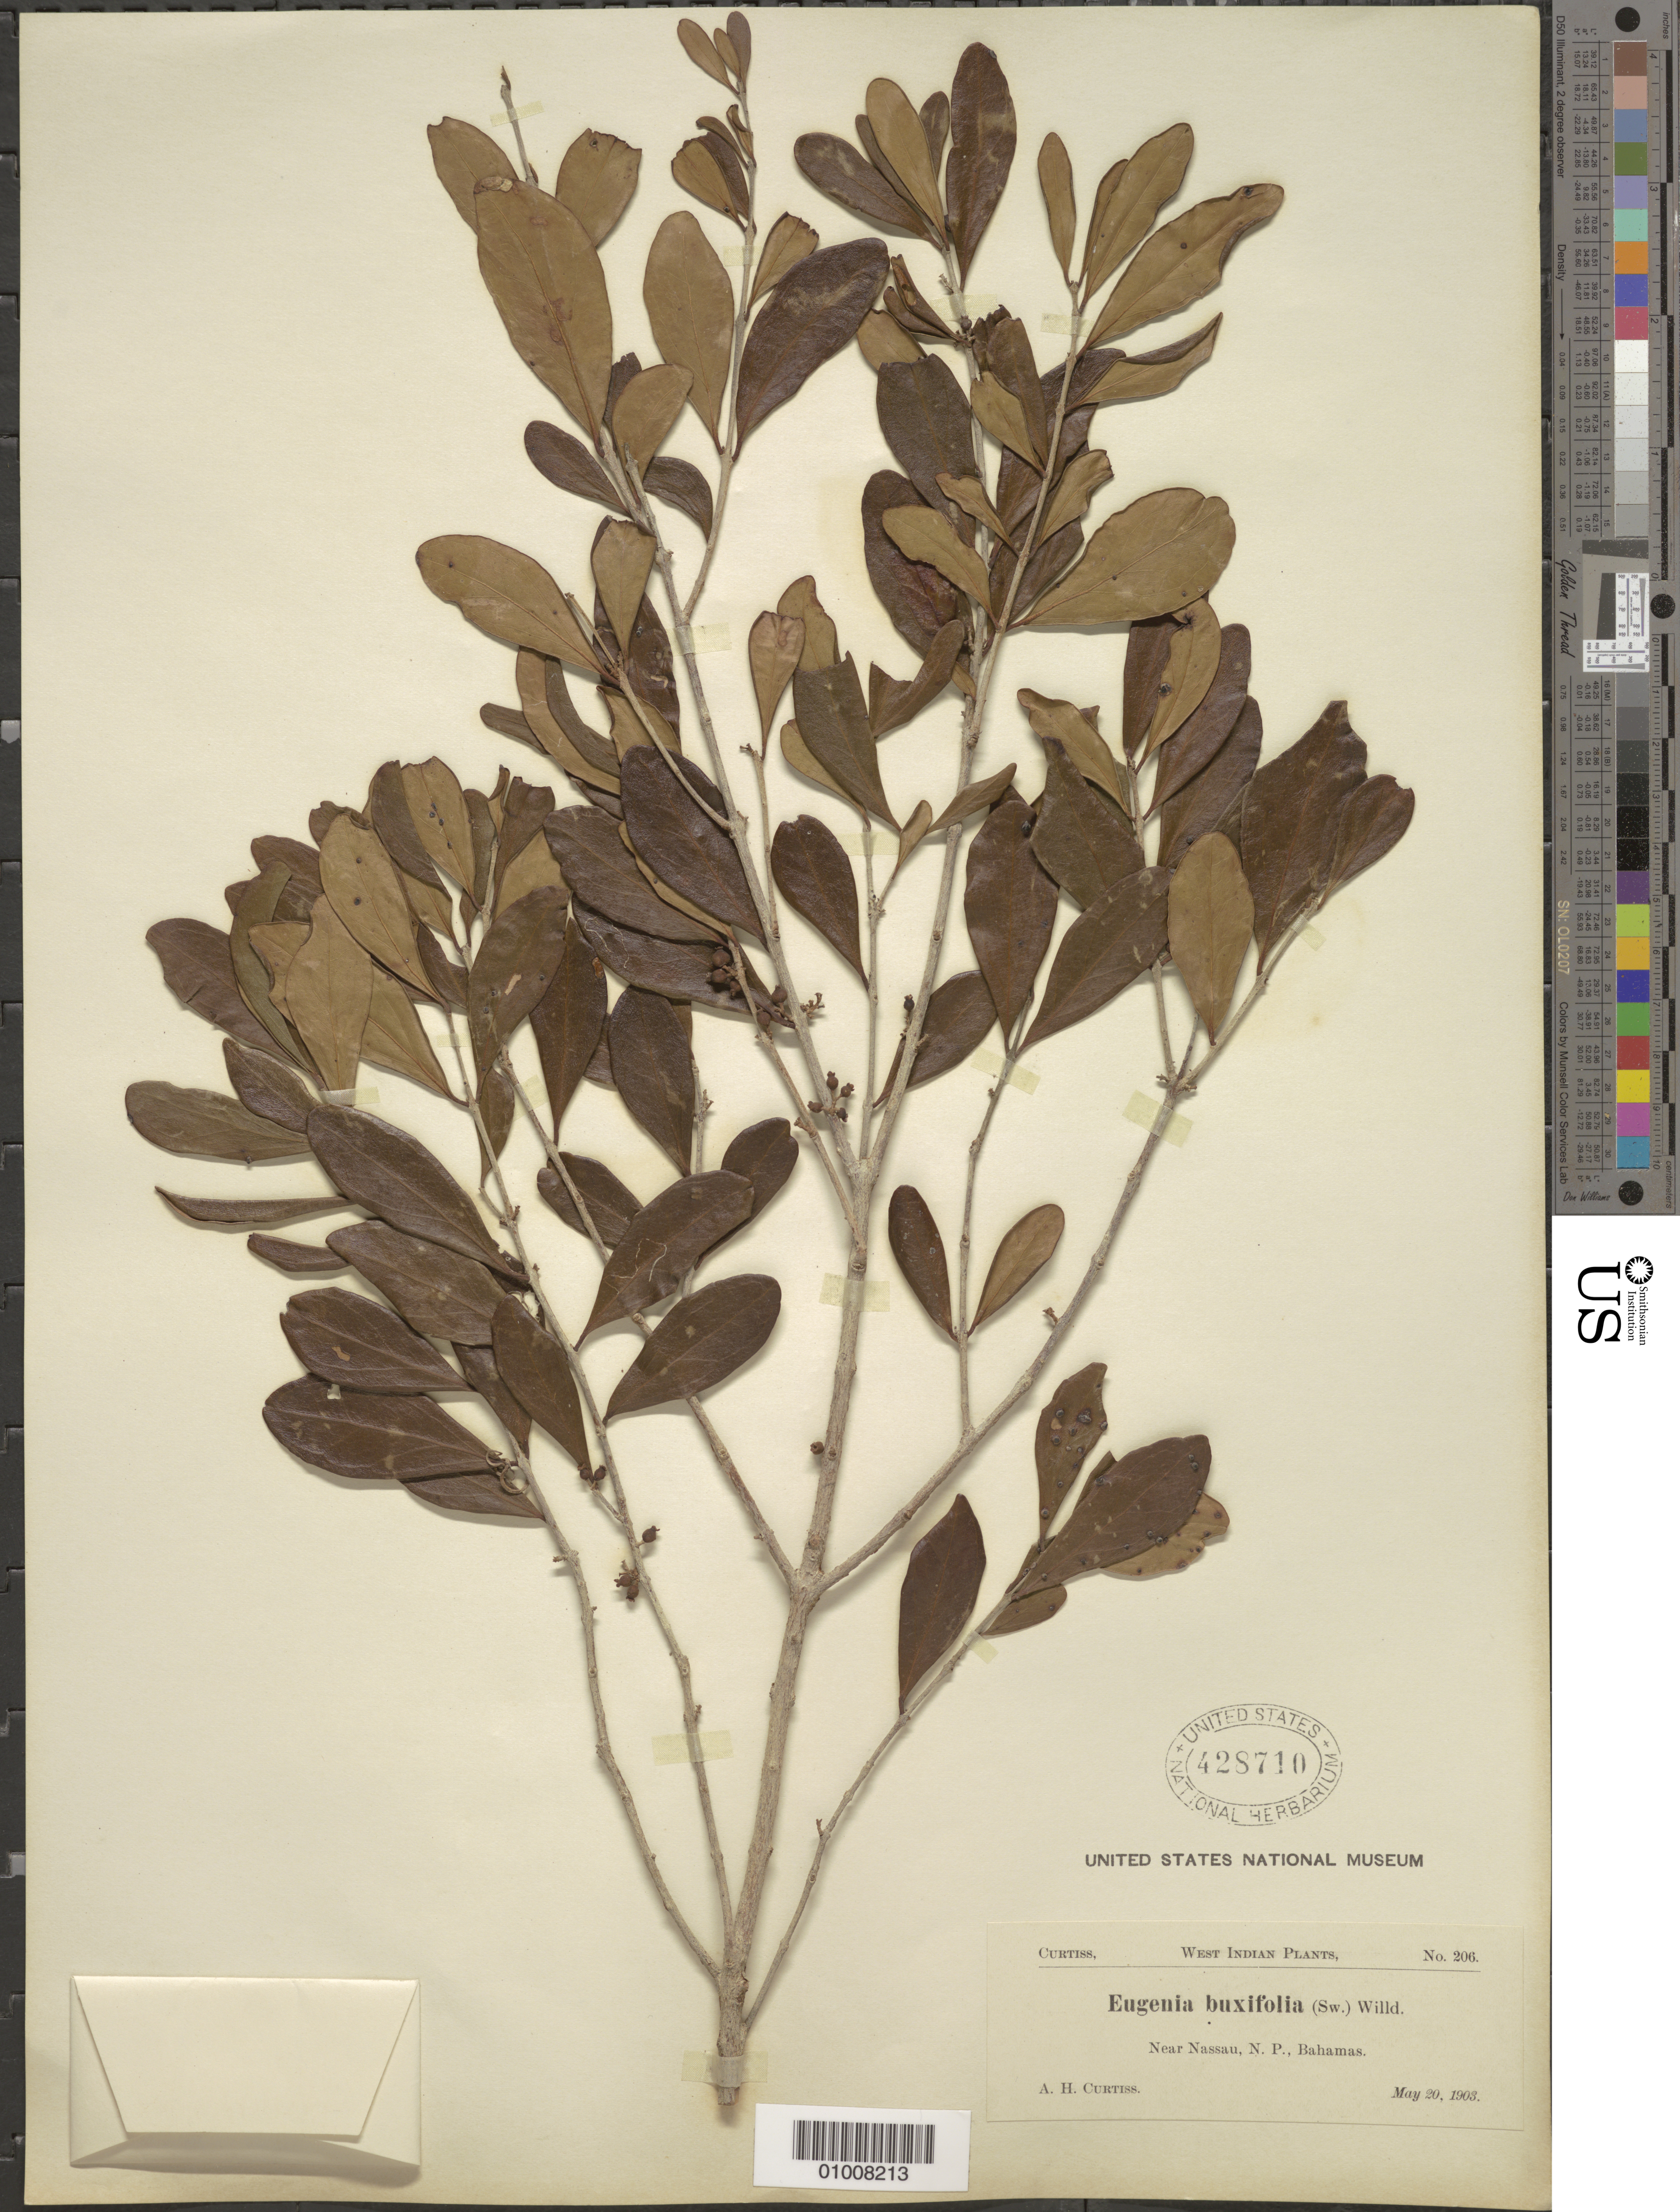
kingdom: Plantae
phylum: Tracheophyta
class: Magnoliopsida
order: Myrtales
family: Myrtaceae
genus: Eugenia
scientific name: Eugenia foetida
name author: Pers.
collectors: A. H. Curtiss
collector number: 206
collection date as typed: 20 May 1903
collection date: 1903-05-20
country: Bahamas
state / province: New Providence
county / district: Nassau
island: New Providence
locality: Near Nassau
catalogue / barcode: US 428710